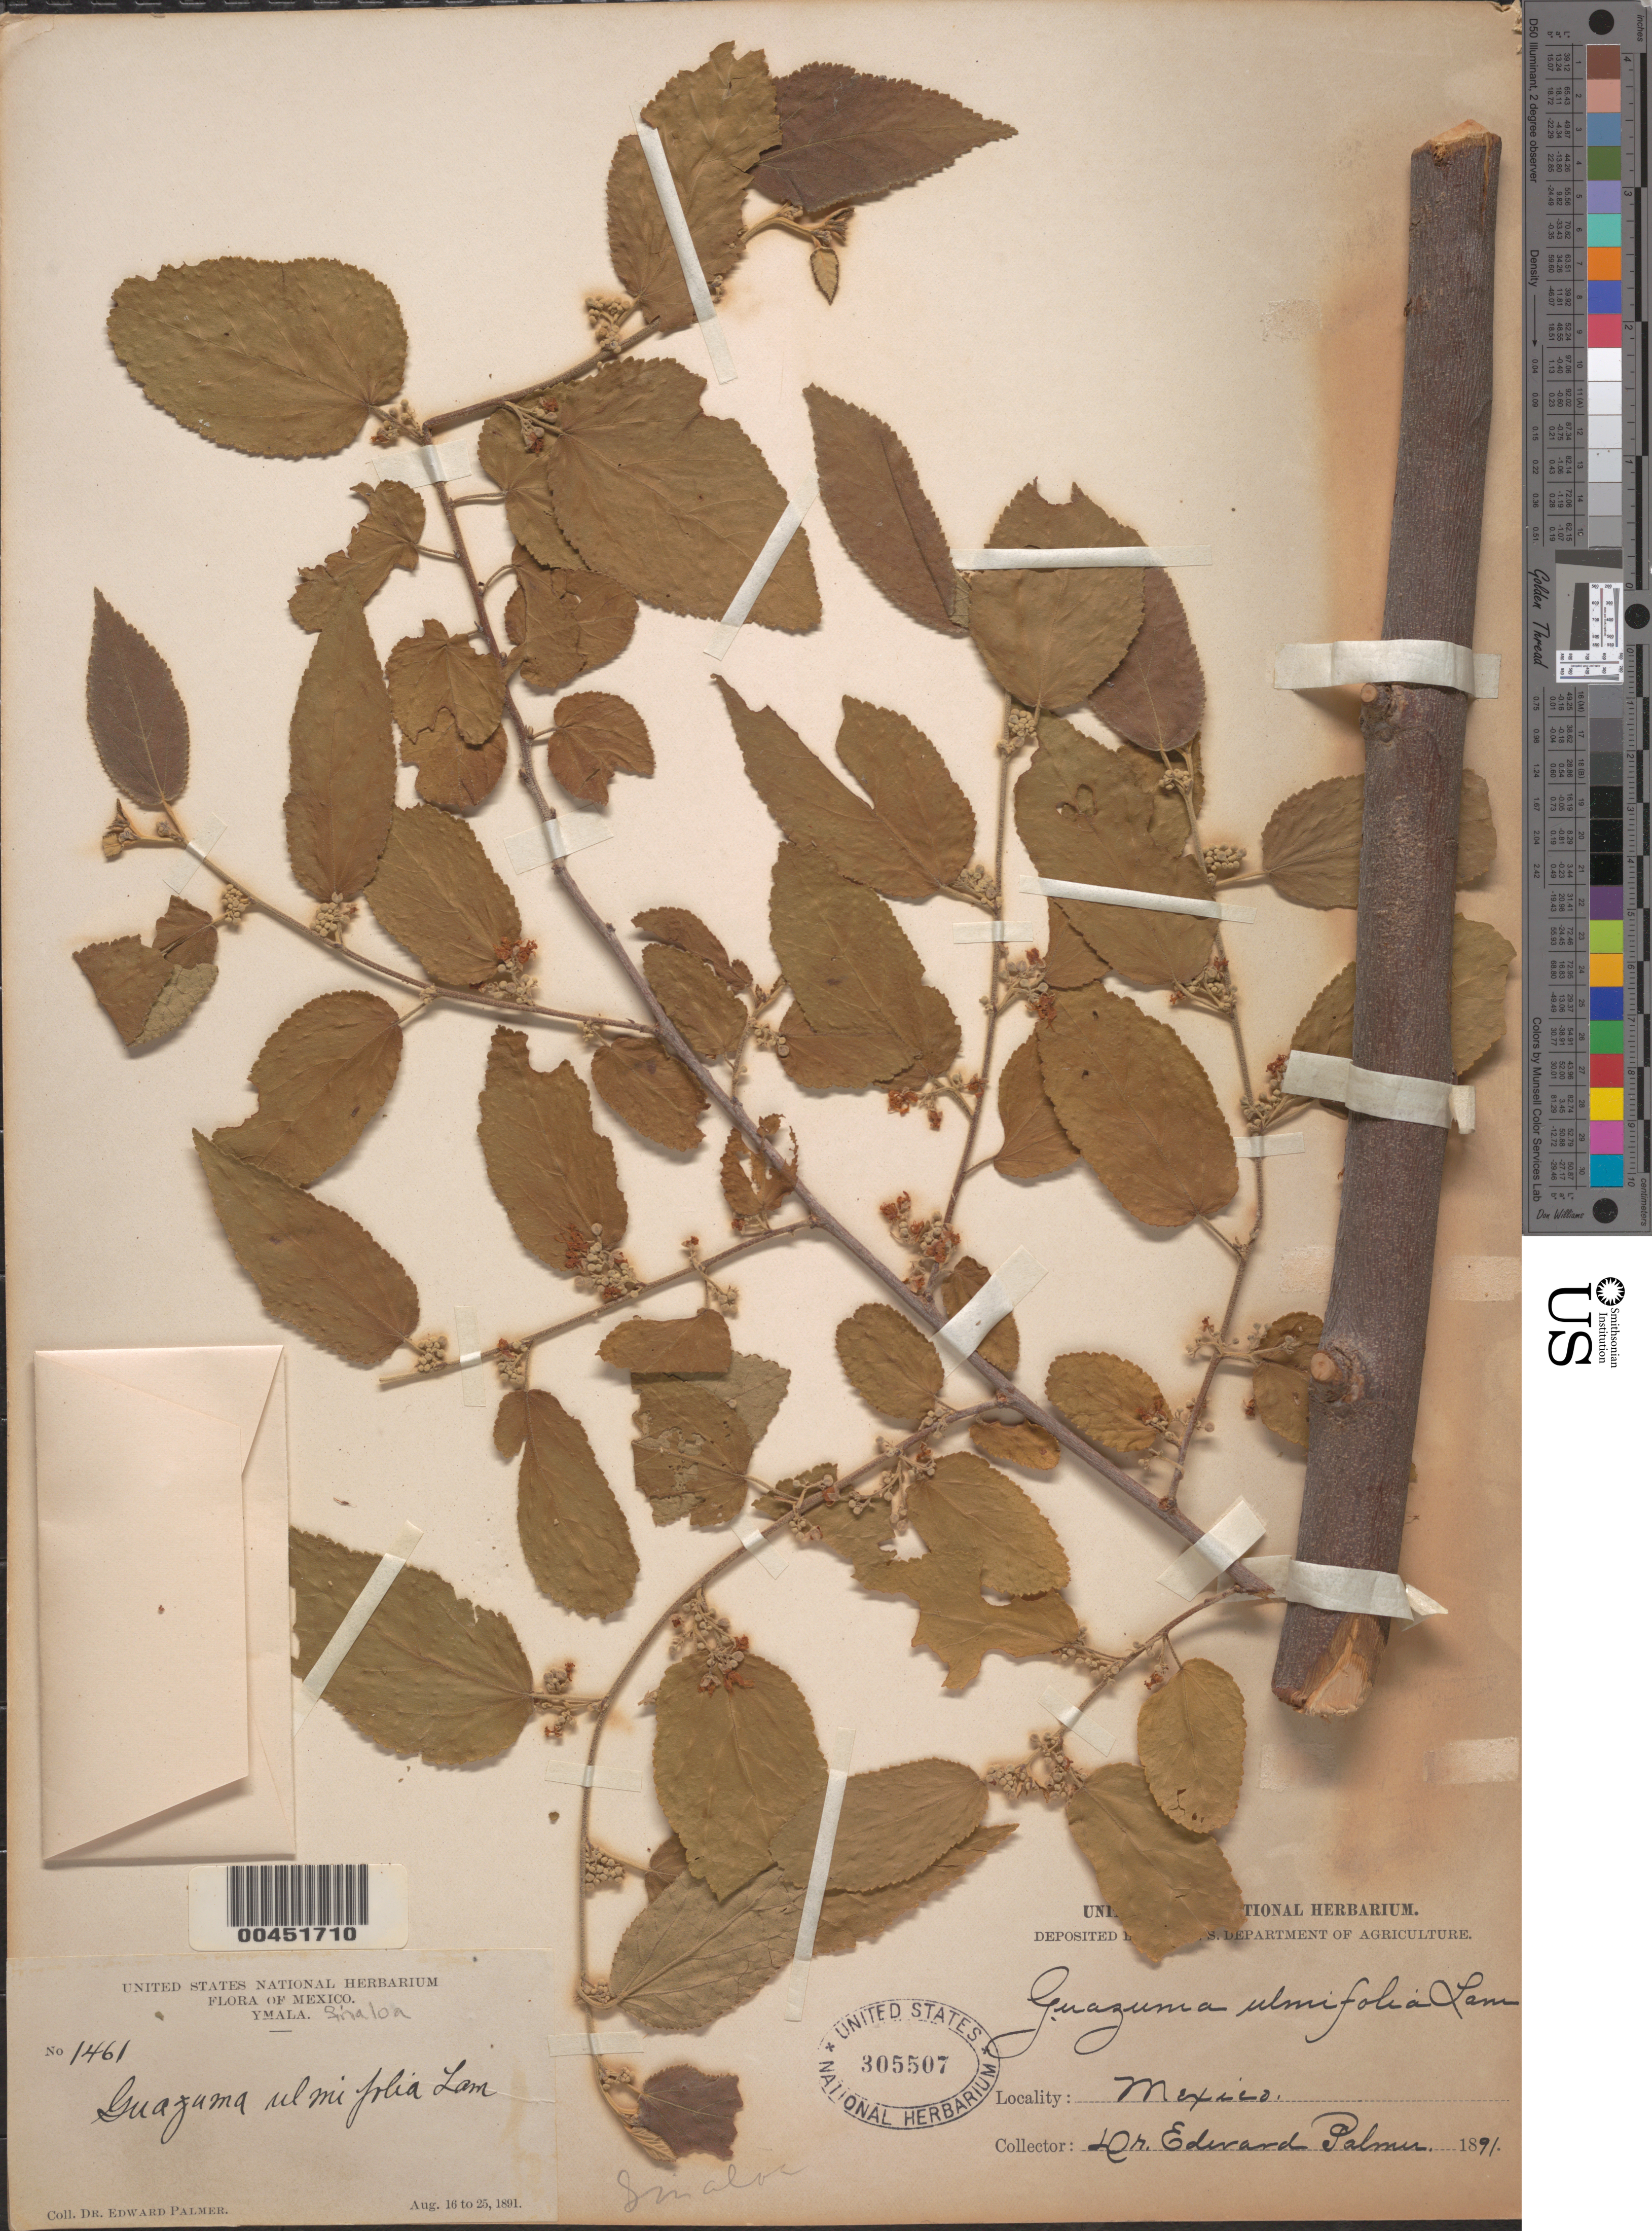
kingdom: Plantae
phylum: Tracheophyta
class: Magnoliopsida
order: Malvales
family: Malvaceae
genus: Guazuma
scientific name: Guazuma ulmifolia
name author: Lam.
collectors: E. Palmer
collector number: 1461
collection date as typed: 16 Aug 1891 to 25 Aug 1891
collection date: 1891-08-16/1891-08-25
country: Mexico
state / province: Sinaloa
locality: Ymala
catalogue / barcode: US 305507